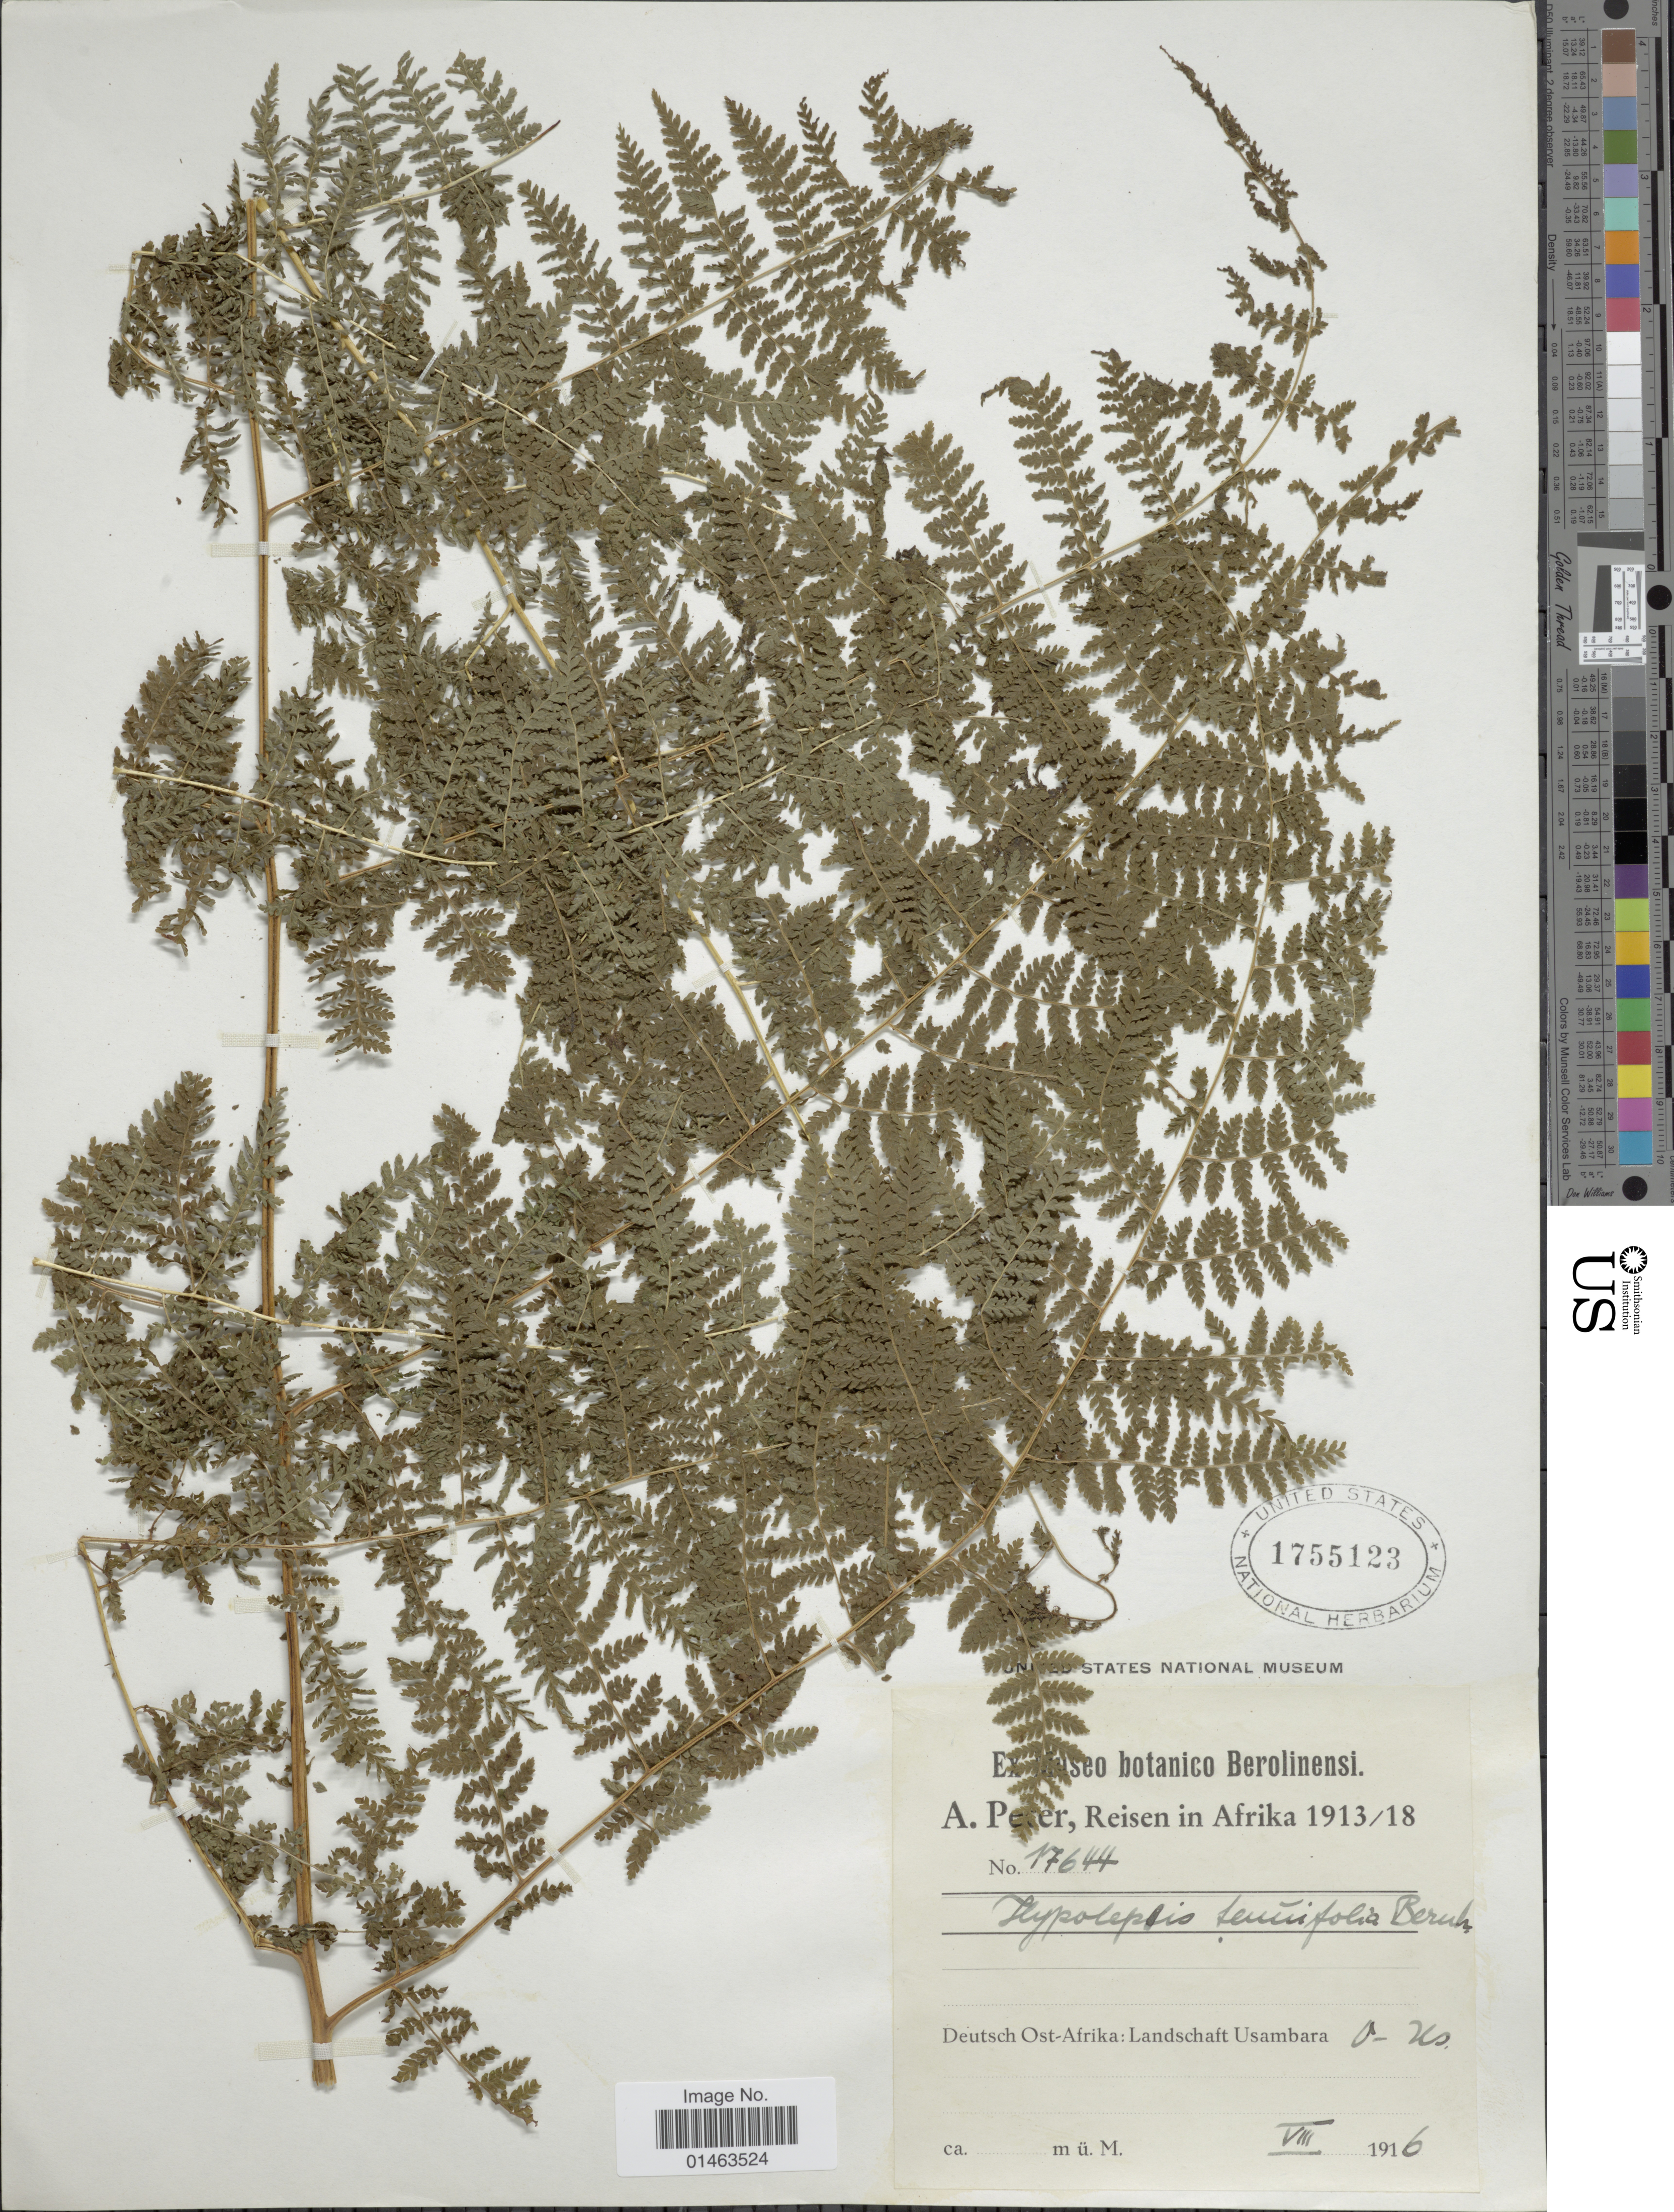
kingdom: Plantae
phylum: Tracheophyta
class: Polypodiopsida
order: Polypodiales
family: Dennstaedtiaceae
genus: Hypolepis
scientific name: Hypolepis tenuifolia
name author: (G. Forst.) Bernh.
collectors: A. Peter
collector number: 17644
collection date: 1916-08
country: Tanzania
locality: Deutsch Ost-Afrika: Landschaft Usambara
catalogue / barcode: US 1755123